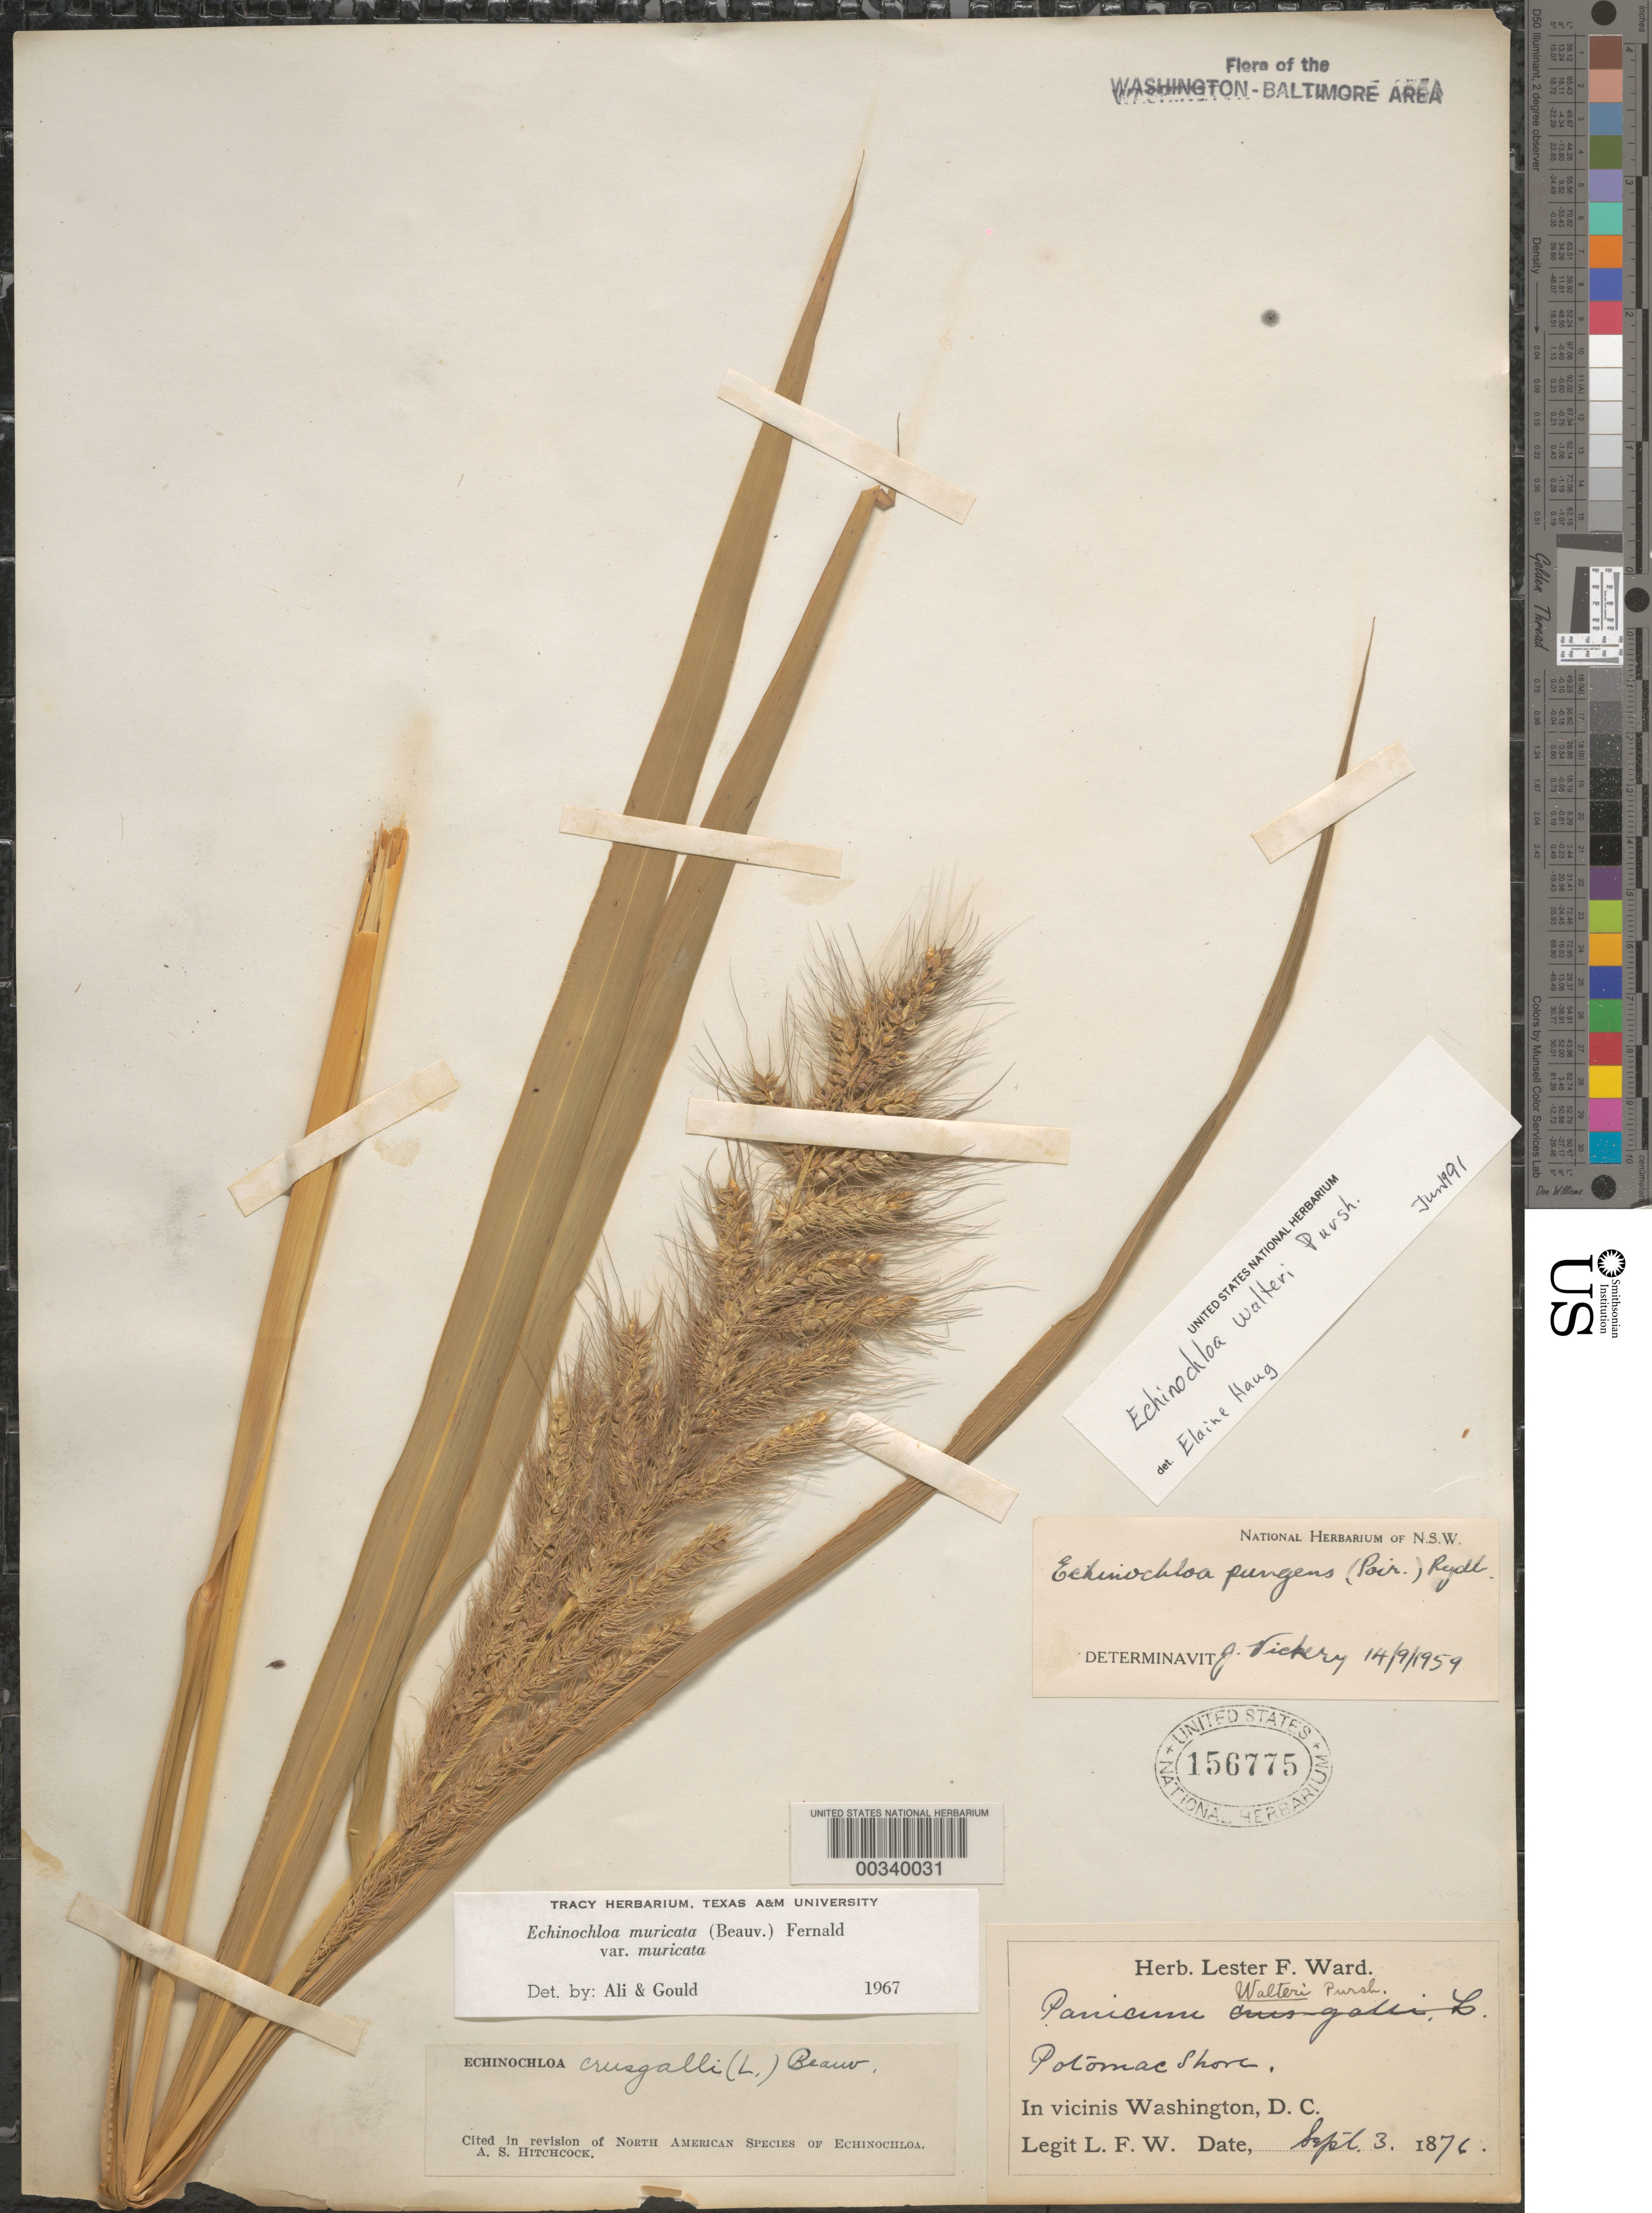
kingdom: Plantae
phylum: Tracheophyta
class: Liliopsida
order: Poales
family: Poaceae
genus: Echinochloa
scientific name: Echinochloa walteri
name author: (Pursh) A. Heller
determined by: Ali, M. A.; Gould, F. W.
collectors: L. F. Ward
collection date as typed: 03 Sep 1876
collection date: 1876-09-03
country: United States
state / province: District of Columbia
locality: Potomac Shore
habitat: Shore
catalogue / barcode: US 156775